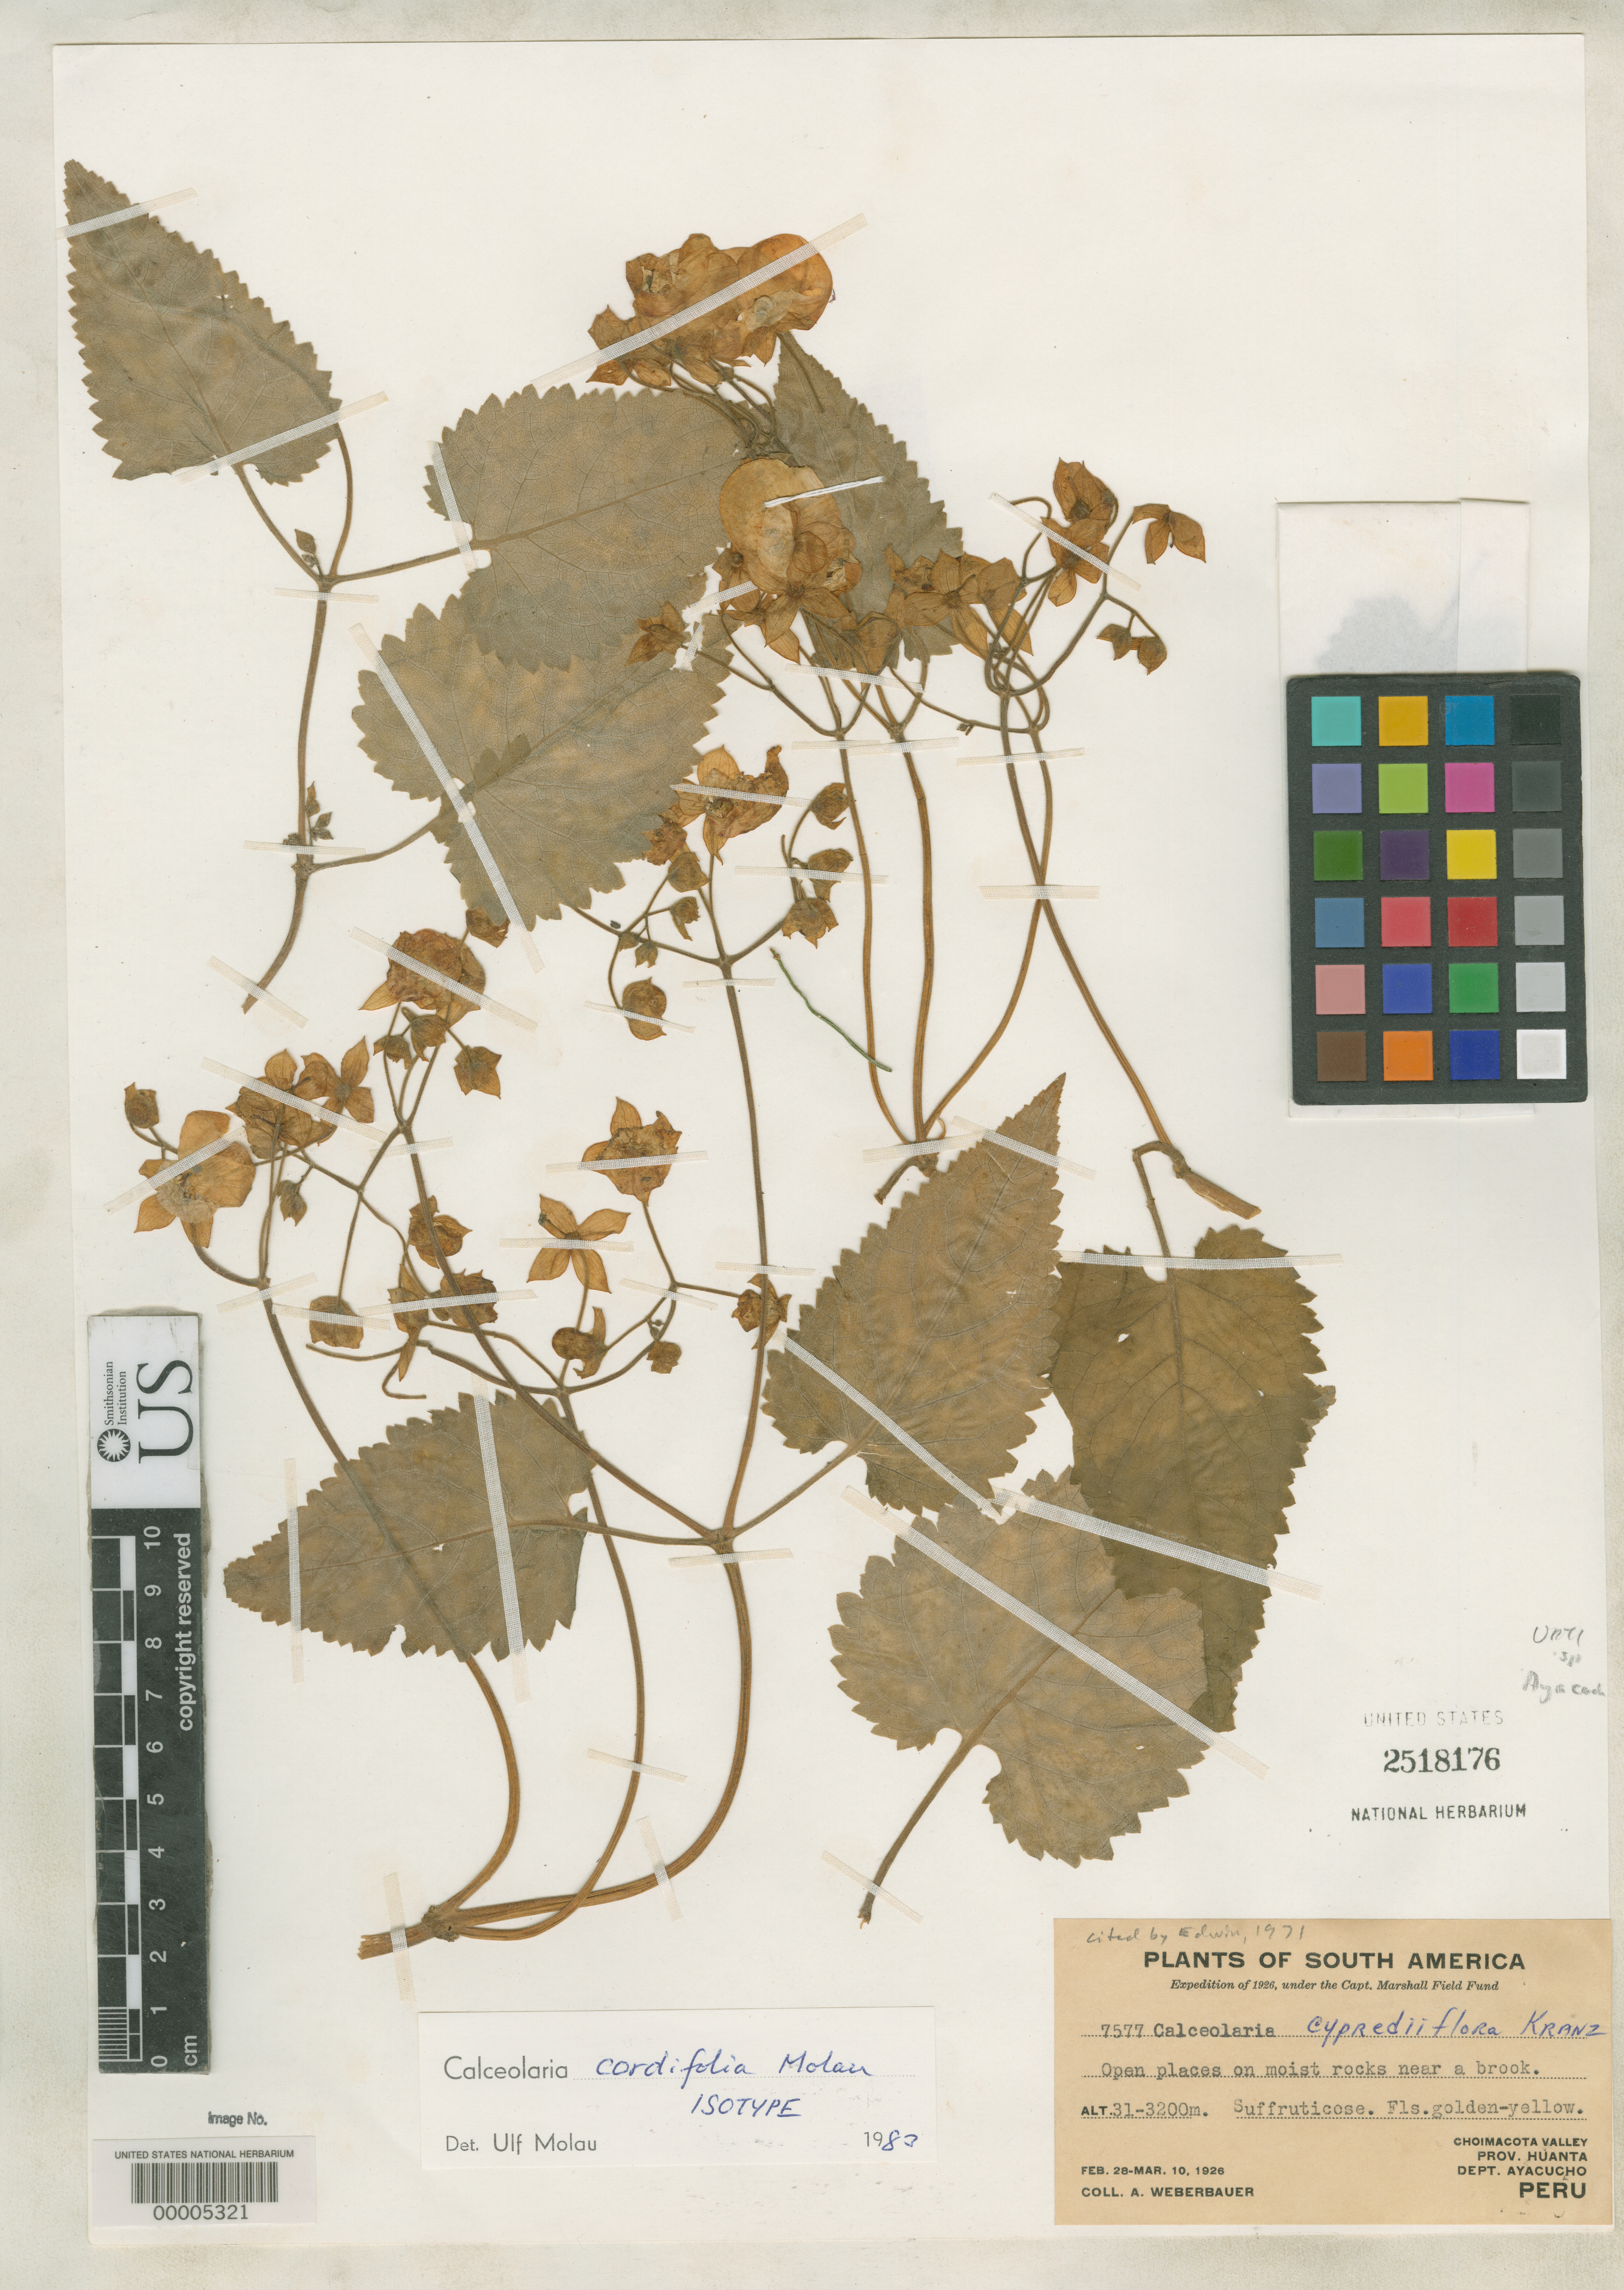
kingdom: Plantae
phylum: Tracheophyta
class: Magnoliopsida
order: Lamiales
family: Calceolariaceae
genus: Calceolaria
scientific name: Calceolaria cordifolia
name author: Molau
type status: Isotype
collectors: A. Weberbauer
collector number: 7577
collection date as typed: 28 Feb 1926 to 10 Mar 1926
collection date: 1926-02-28/1926-03-10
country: Peru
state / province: Ayacucho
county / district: Huanta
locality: Choimacota Valley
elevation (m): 3100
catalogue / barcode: US 2518176